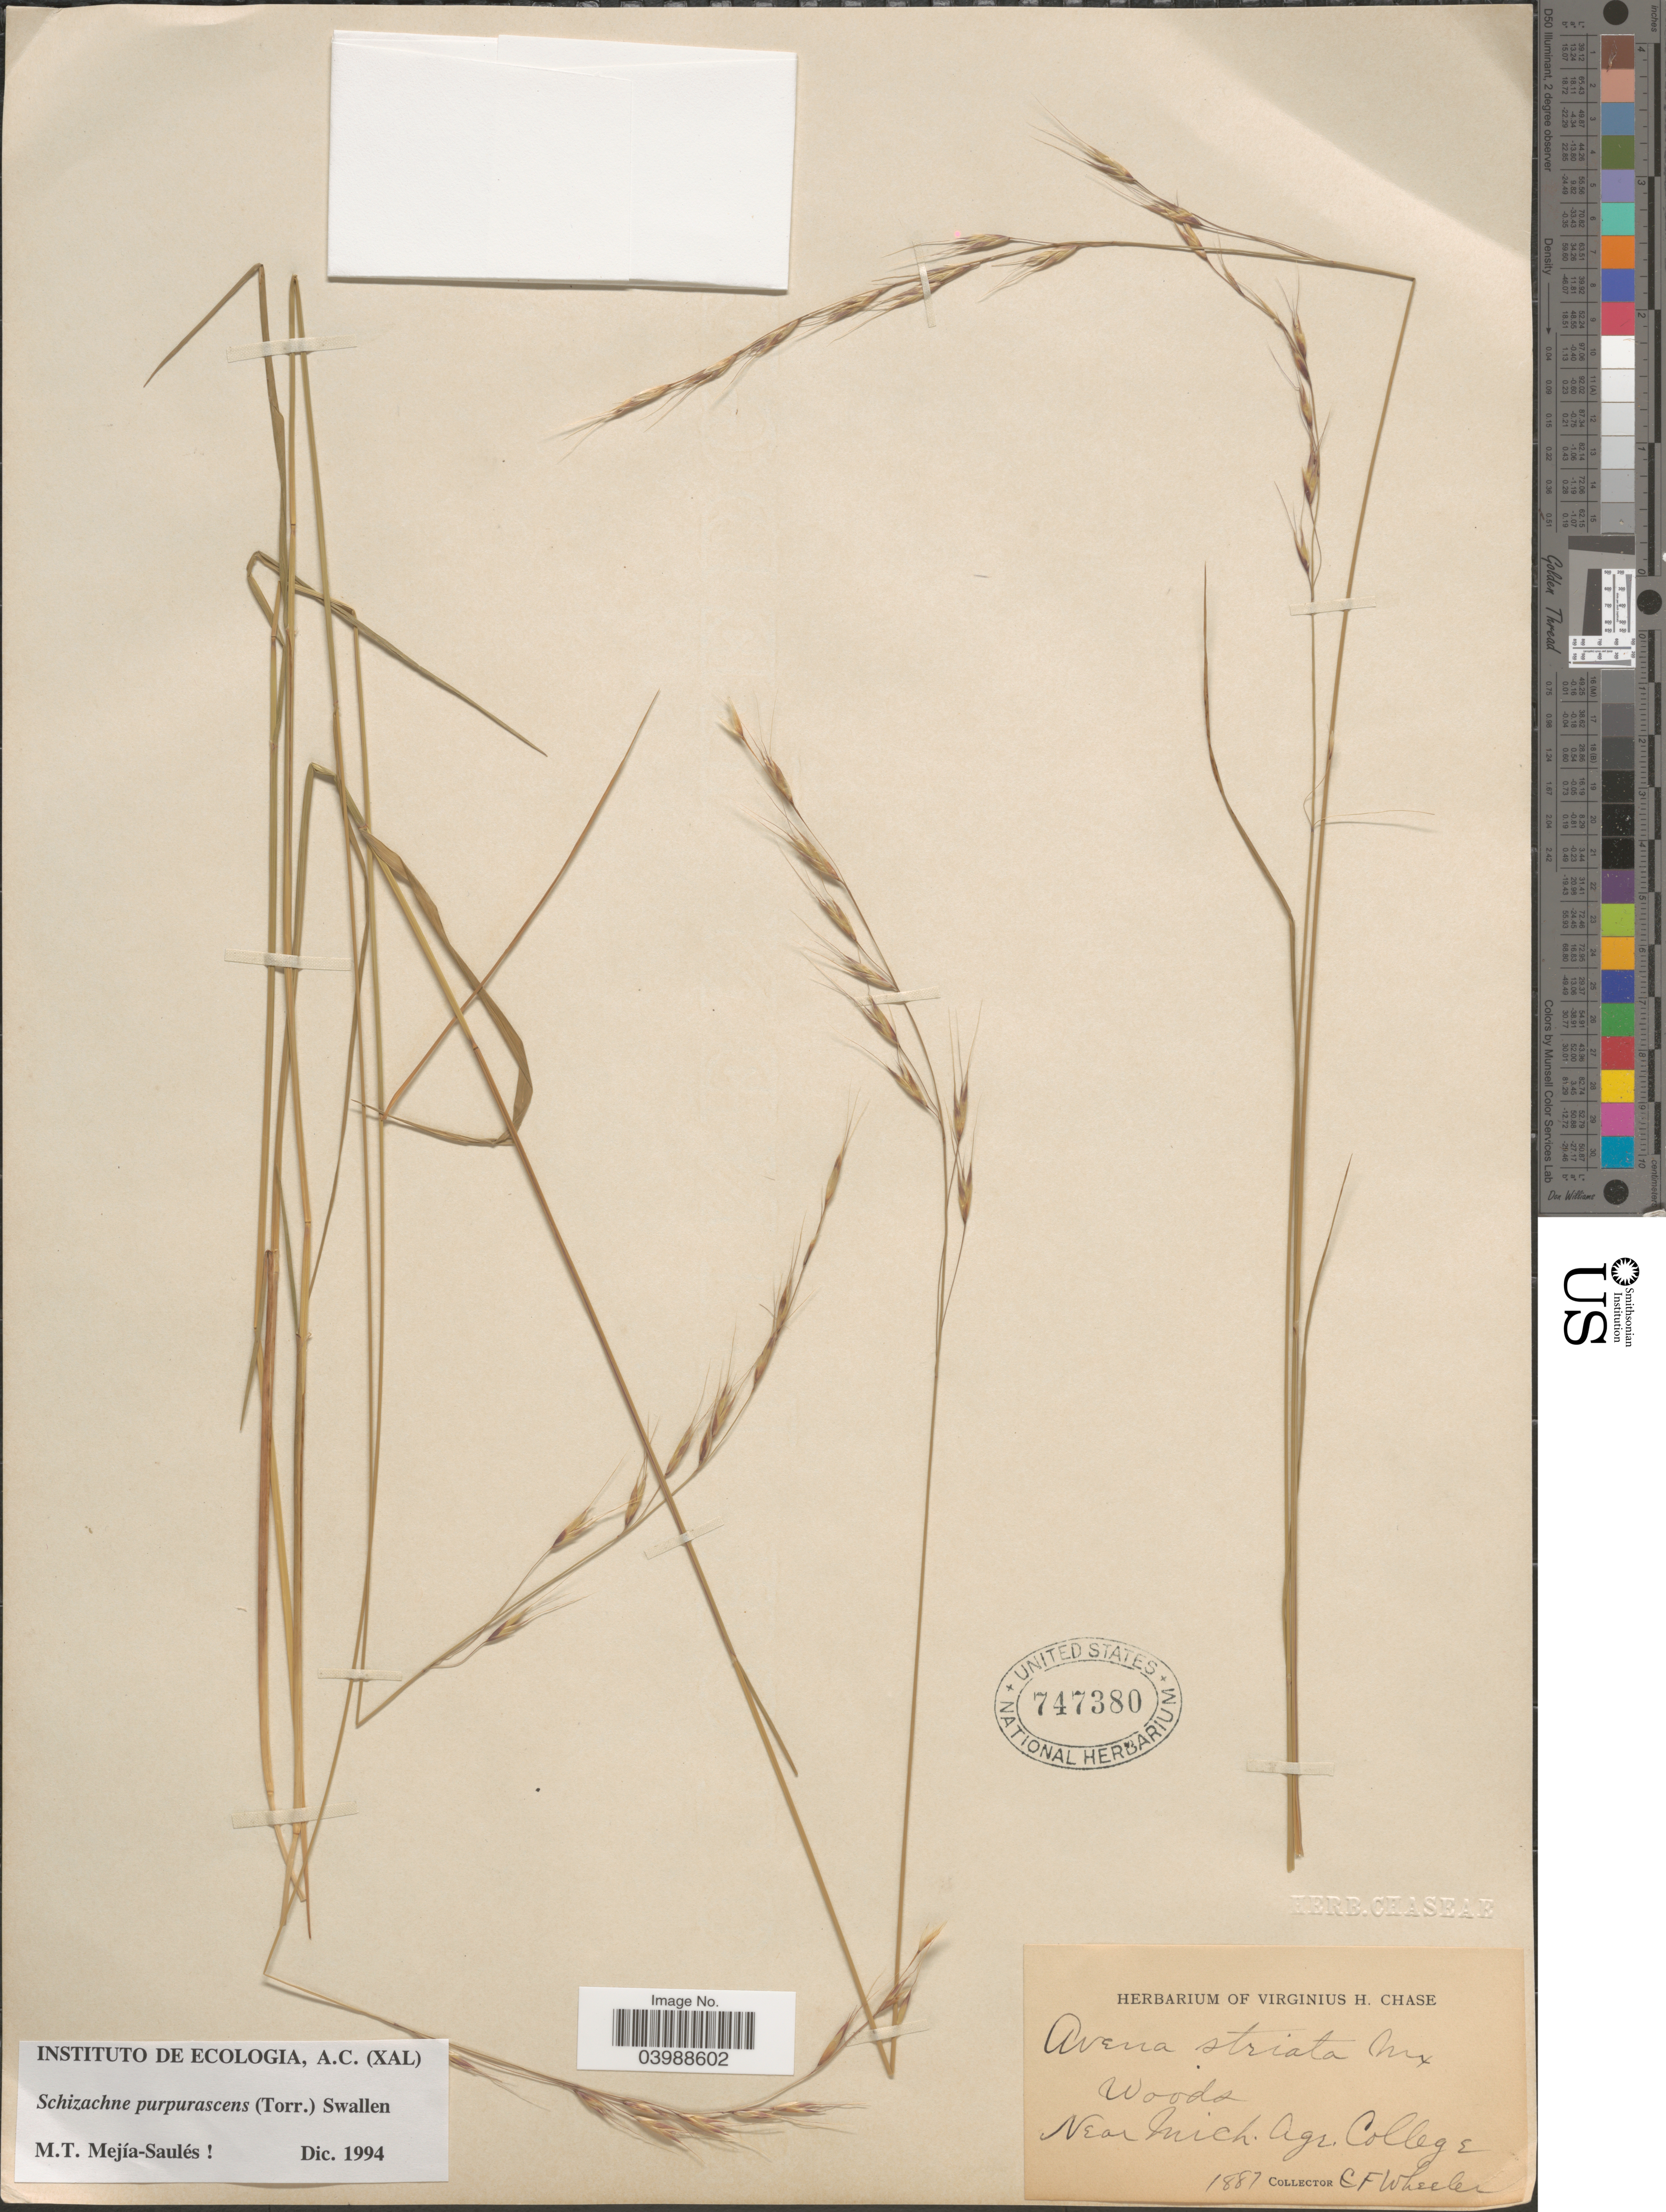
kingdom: Plantae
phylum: Tracheophyta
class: Liliopsida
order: Poales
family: Poaceae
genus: Schizachne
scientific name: Schizachne purpurascens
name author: (Torr.) Swallen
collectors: C. Wheeler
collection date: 1887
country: United States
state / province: Michigan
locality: Near Mich. Agr. College.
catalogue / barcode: US 747380